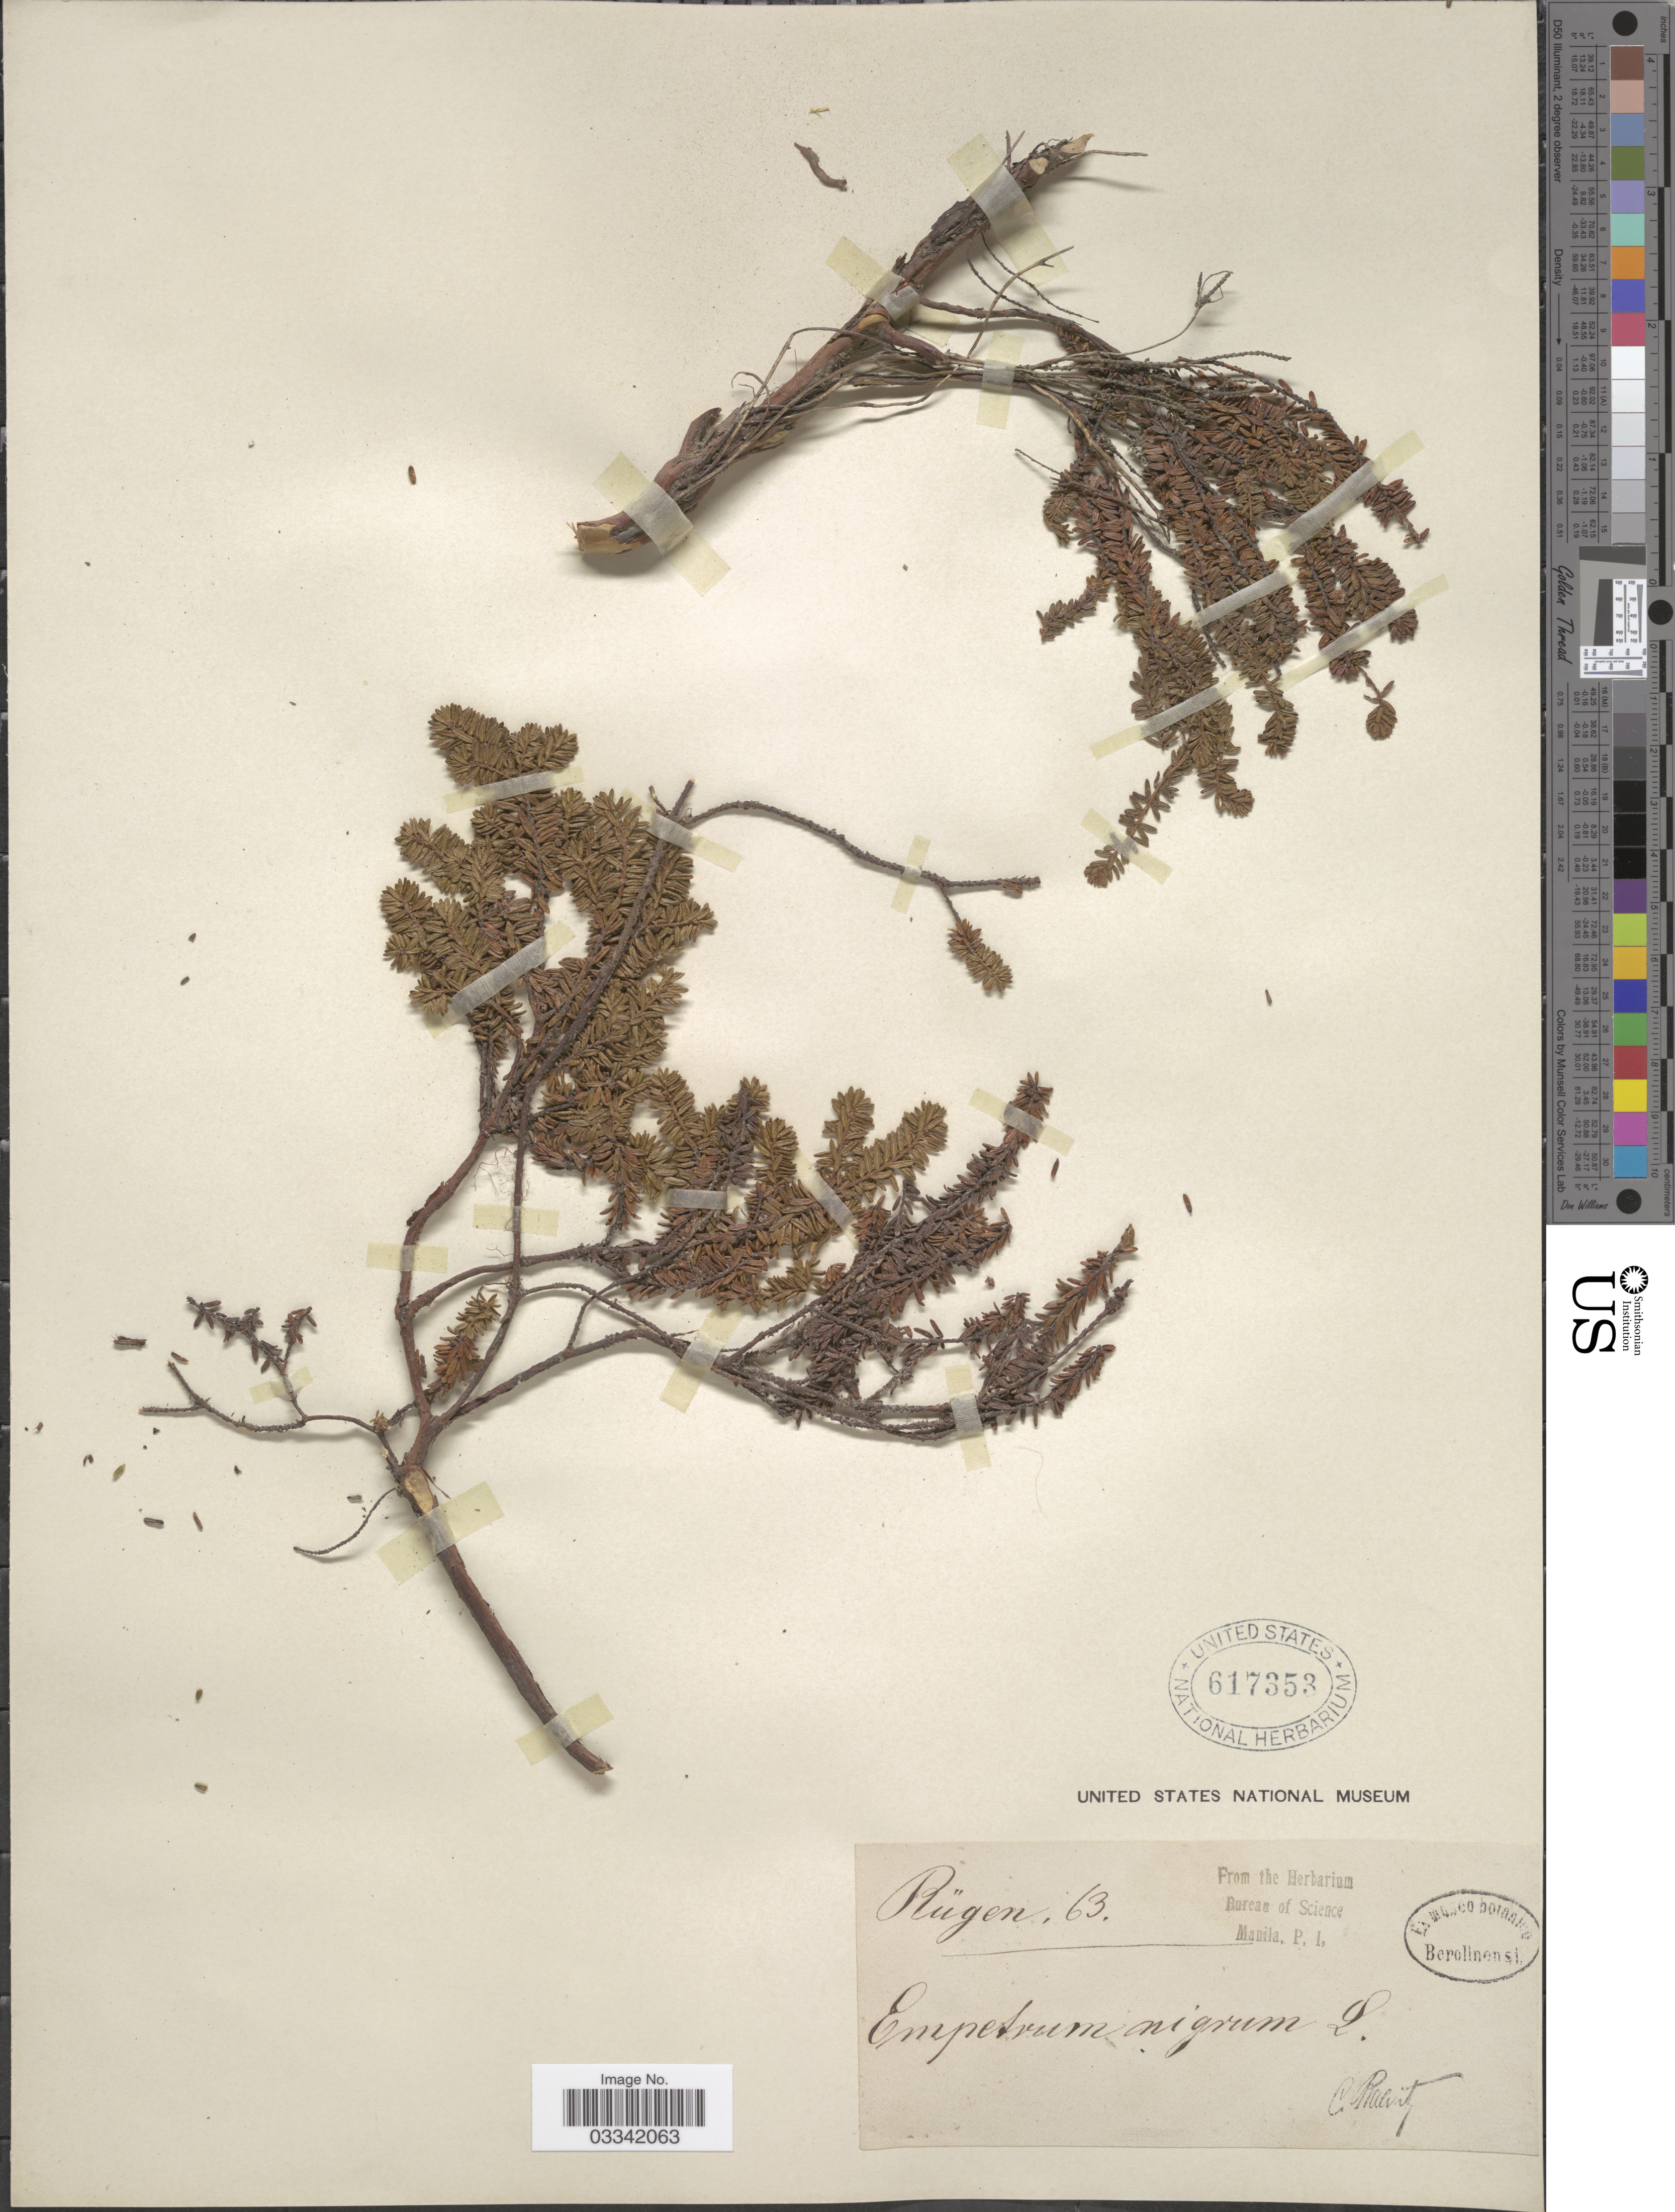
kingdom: Plantae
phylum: Tracheophyta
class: Magnoliopsida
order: Ericales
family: Ericaceae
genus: Empetrum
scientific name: Empetrum nigrum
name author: L.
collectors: C. Raevitz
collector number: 63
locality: Rügen [unsure placement].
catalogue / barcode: US 617353